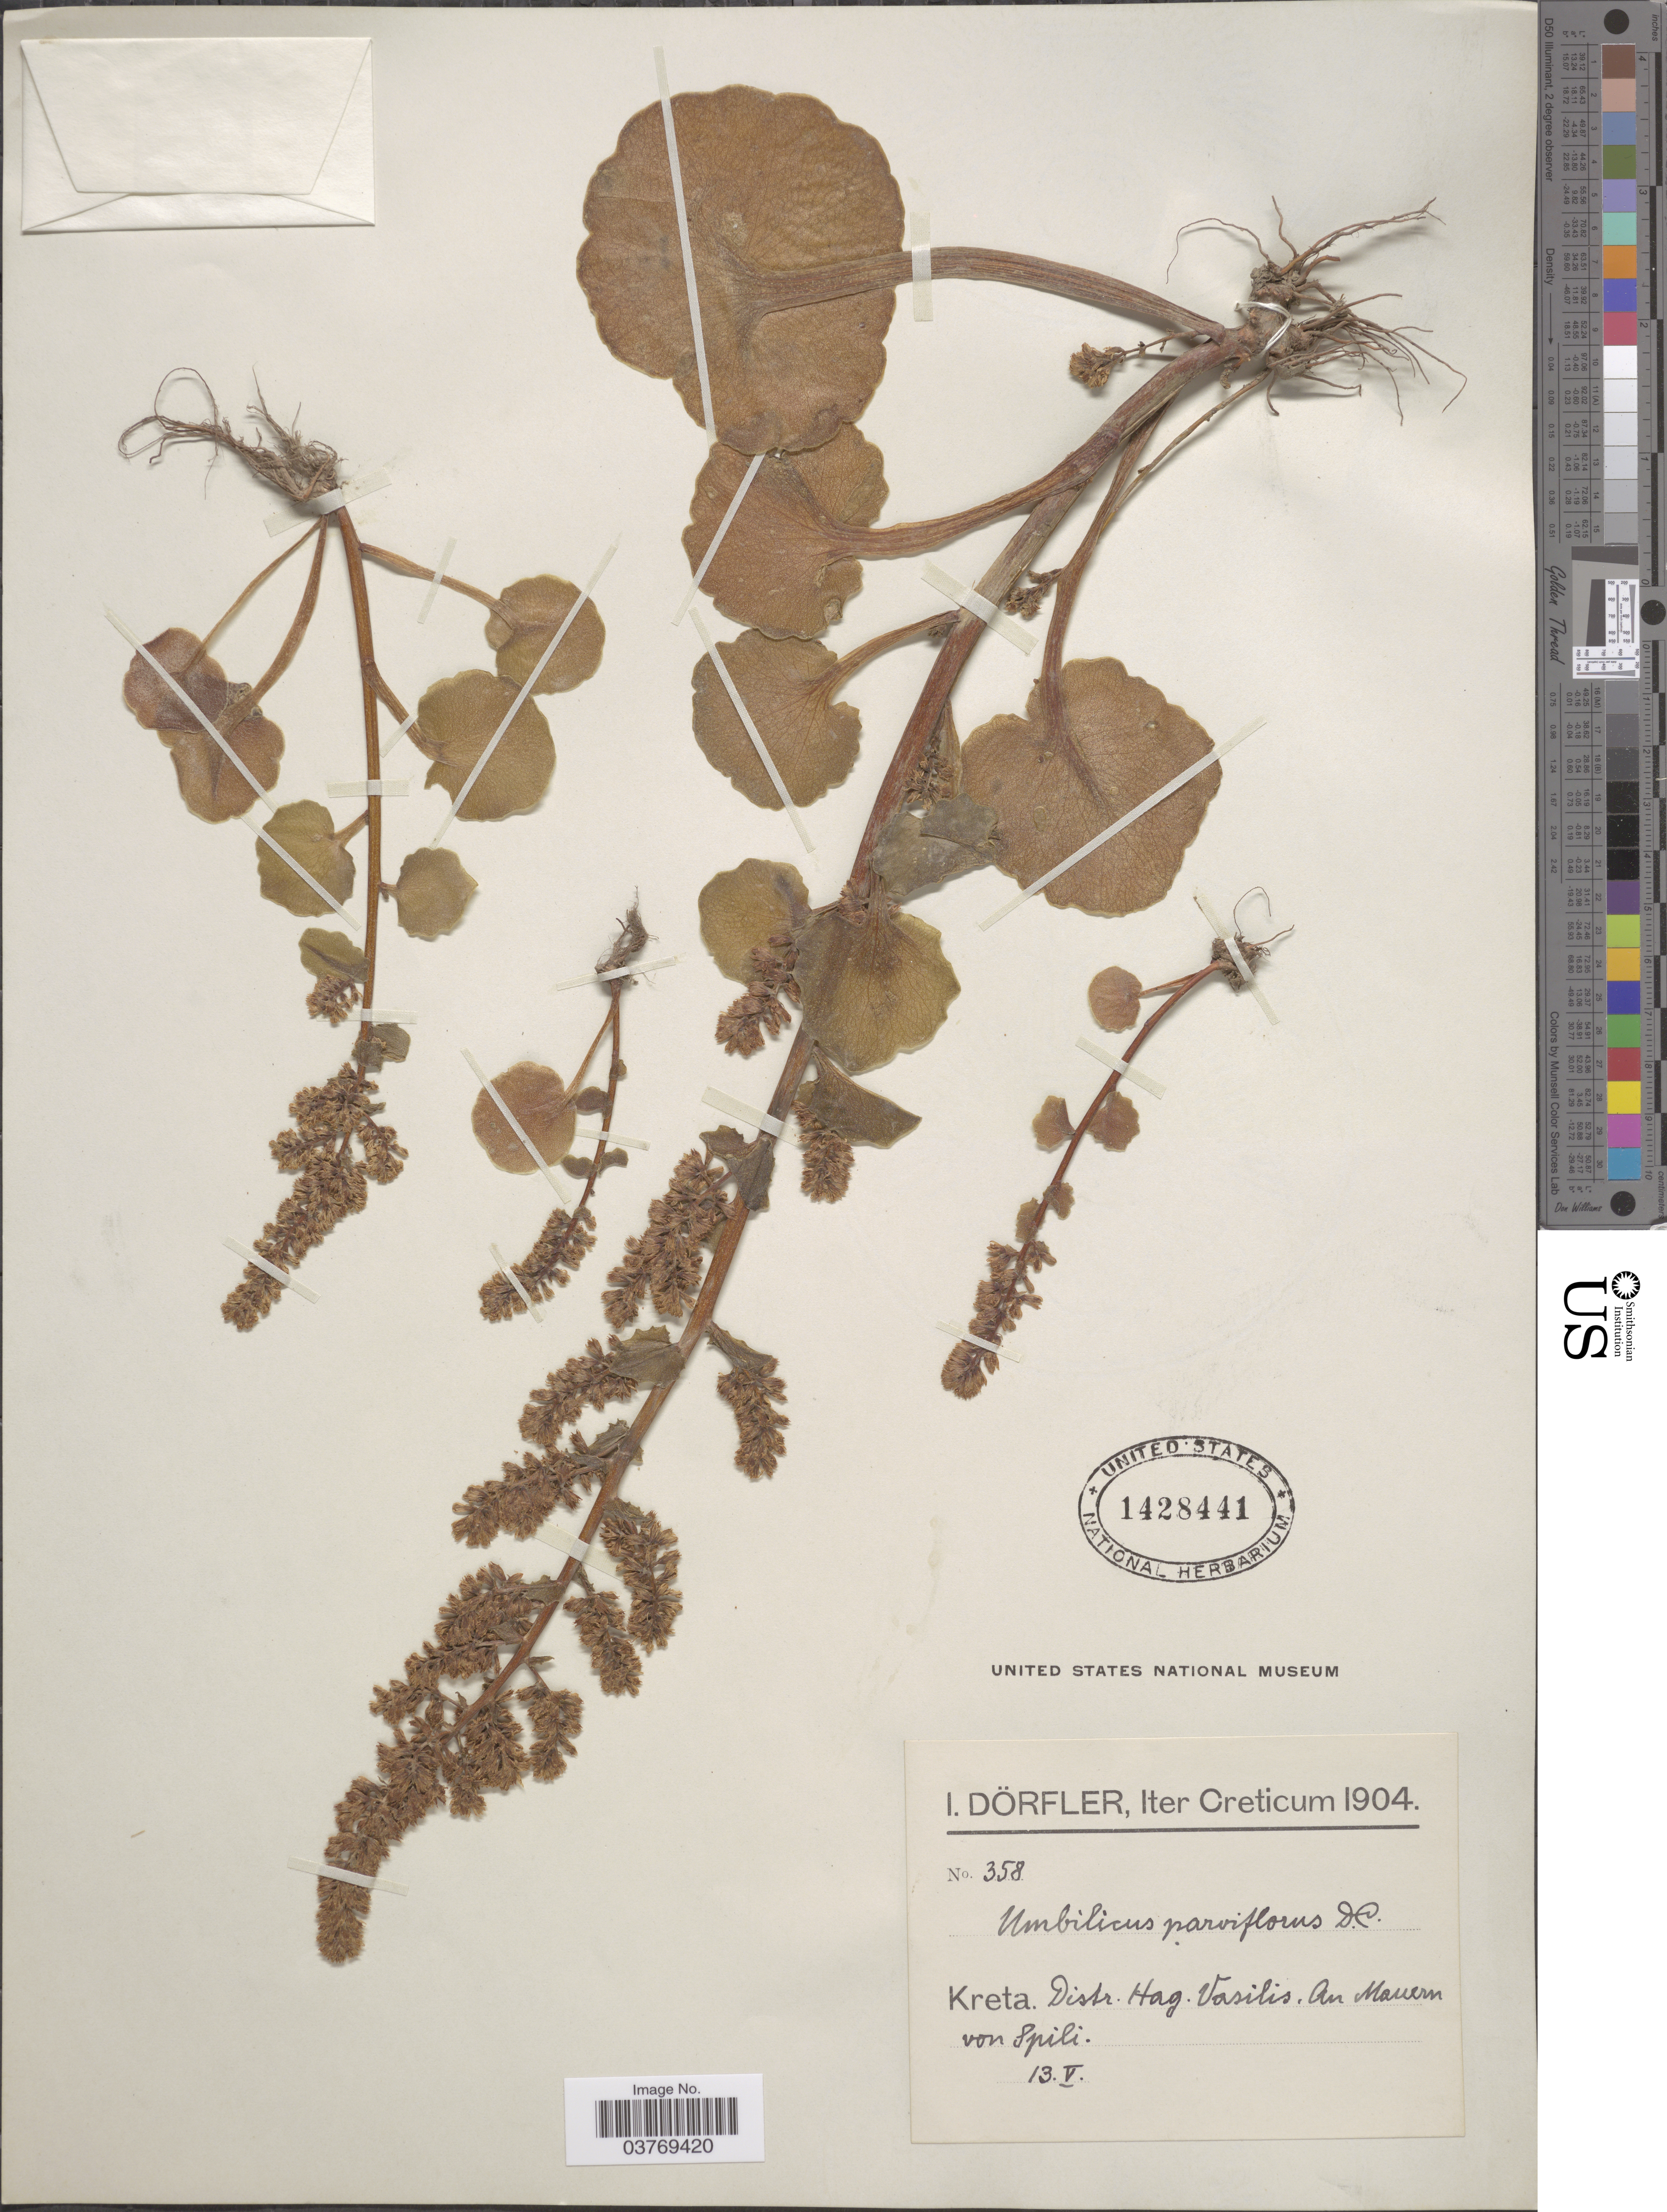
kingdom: Plantae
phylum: Tracheophyta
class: Magnoliopsida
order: Saxifragales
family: Crassulaceae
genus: Umbilicus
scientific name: Umbilicus parviflorus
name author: (Desf.) DC.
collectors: I. Dörfler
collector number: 358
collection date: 1904-05-13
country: Greece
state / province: Crete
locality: Iter Creticum. Kreta. Distr. Hag. Vasilis, An Mauern von Spili.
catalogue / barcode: US 1428441